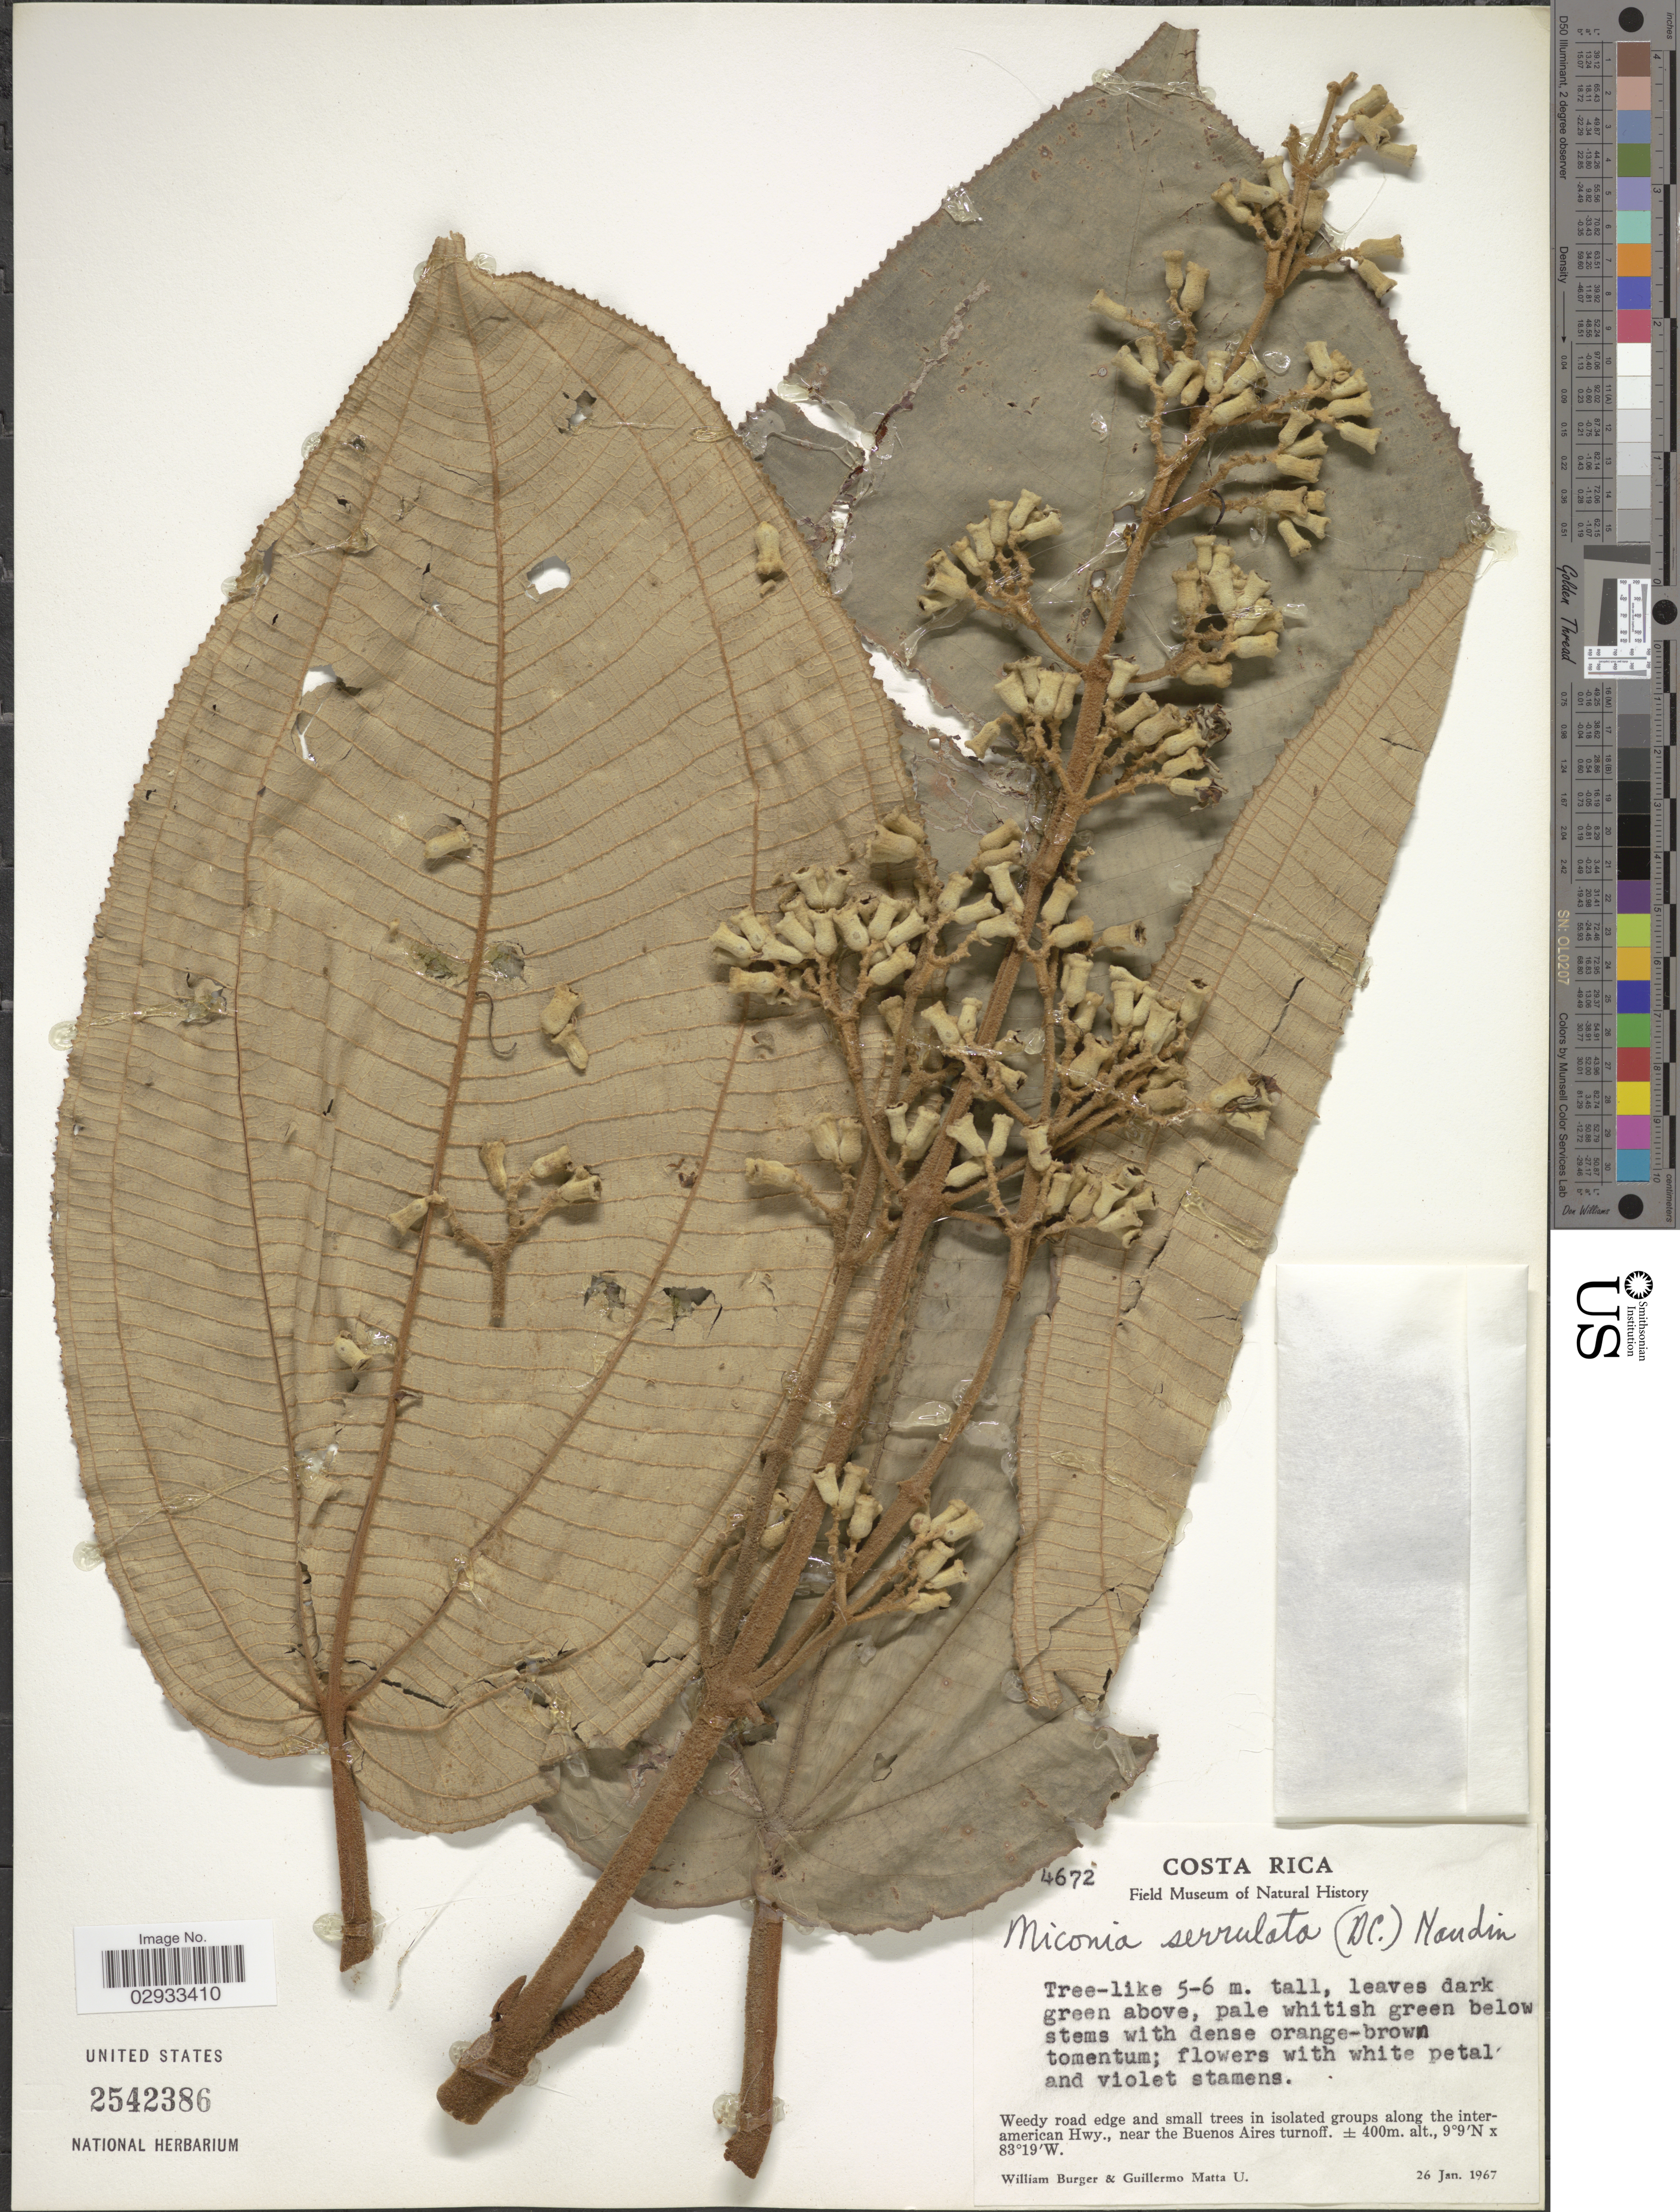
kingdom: Plantae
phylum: Tracheophyta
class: Magnoliopsida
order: Myrtales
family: Melastomataceae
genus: Miconia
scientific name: Miconia serrulata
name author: (DC.) Naudin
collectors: W. Burger & G. Matta U.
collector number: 4672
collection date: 1967-01-26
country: Costa Rica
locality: Along the interamerican Hwy., near the Buenos Aires turnoff.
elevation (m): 400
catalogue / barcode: US 2542386